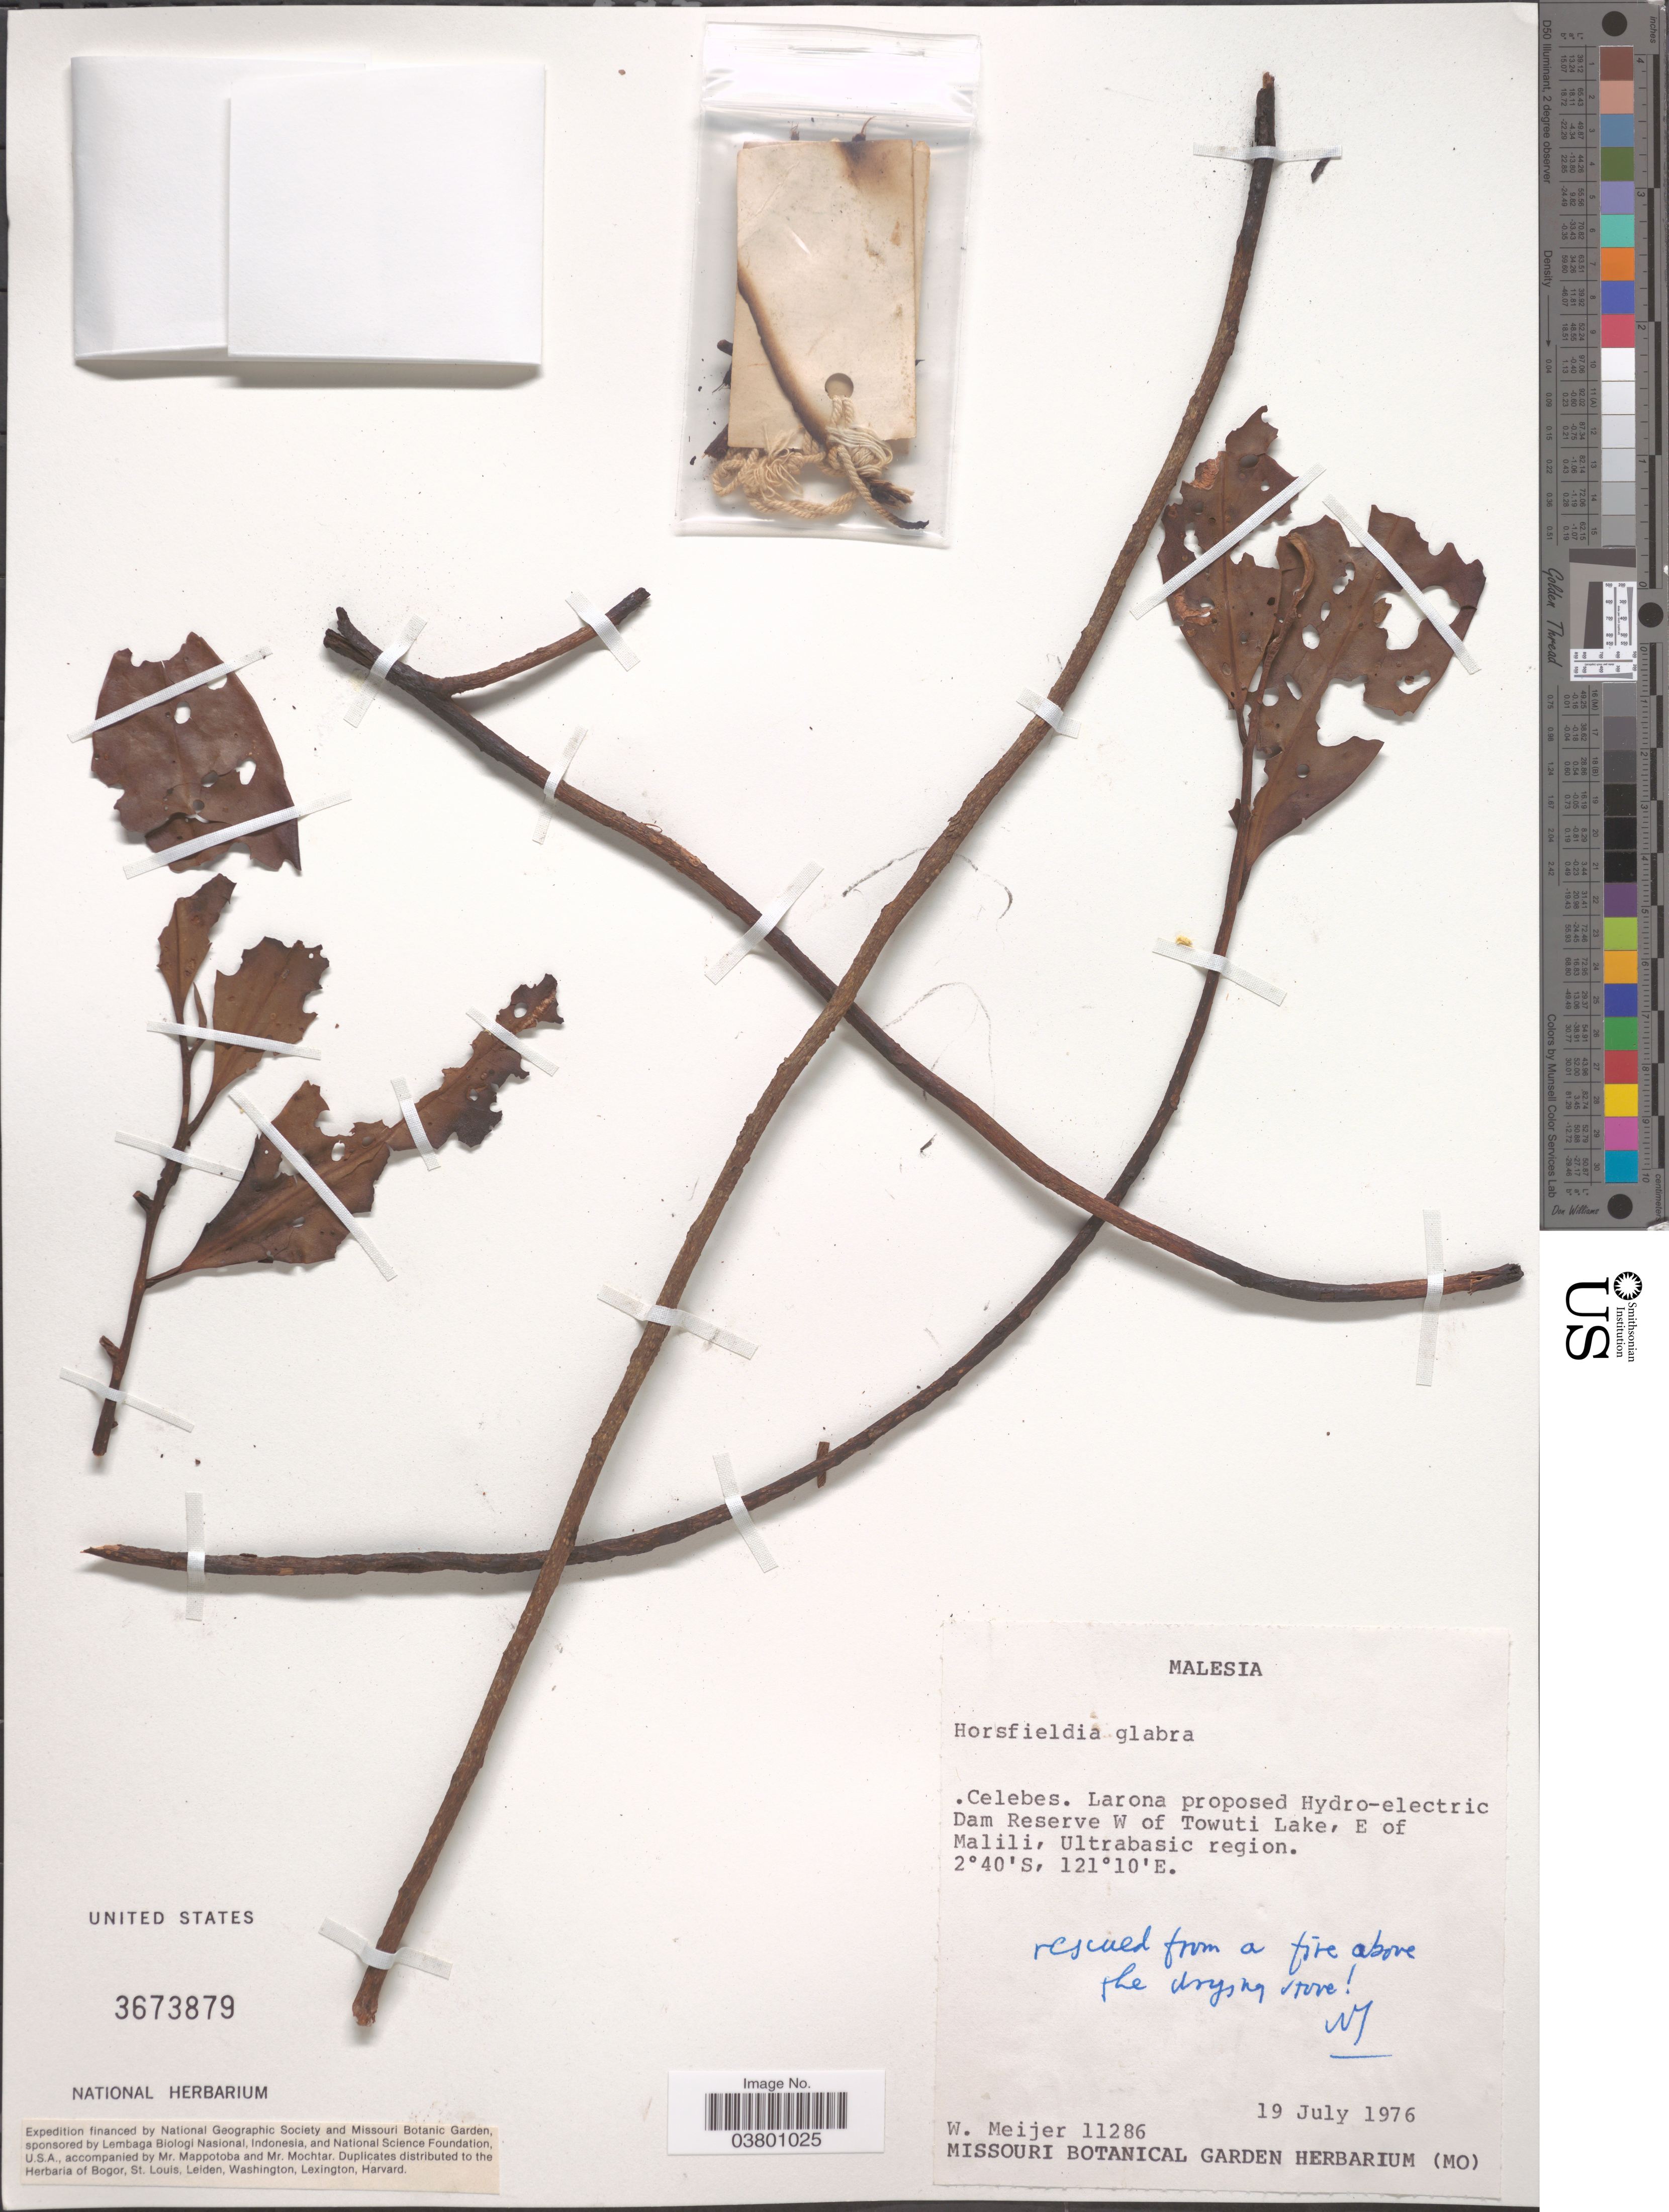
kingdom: Plantae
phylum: Tracheophyta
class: Magnoliopsida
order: Magnoliales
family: Myristicaceae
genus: Horsfieldia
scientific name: Horsfieldia glabra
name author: (Blume) Warb.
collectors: W. Meijer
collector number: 11286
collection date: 1976-07-19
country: Malaysia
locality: Malesia. Celebes. Larona proposed Hydro-electric Dam Reserve W of Towuti Lake, E of Malili, Ultrabasic region.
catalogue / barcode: US 3673879